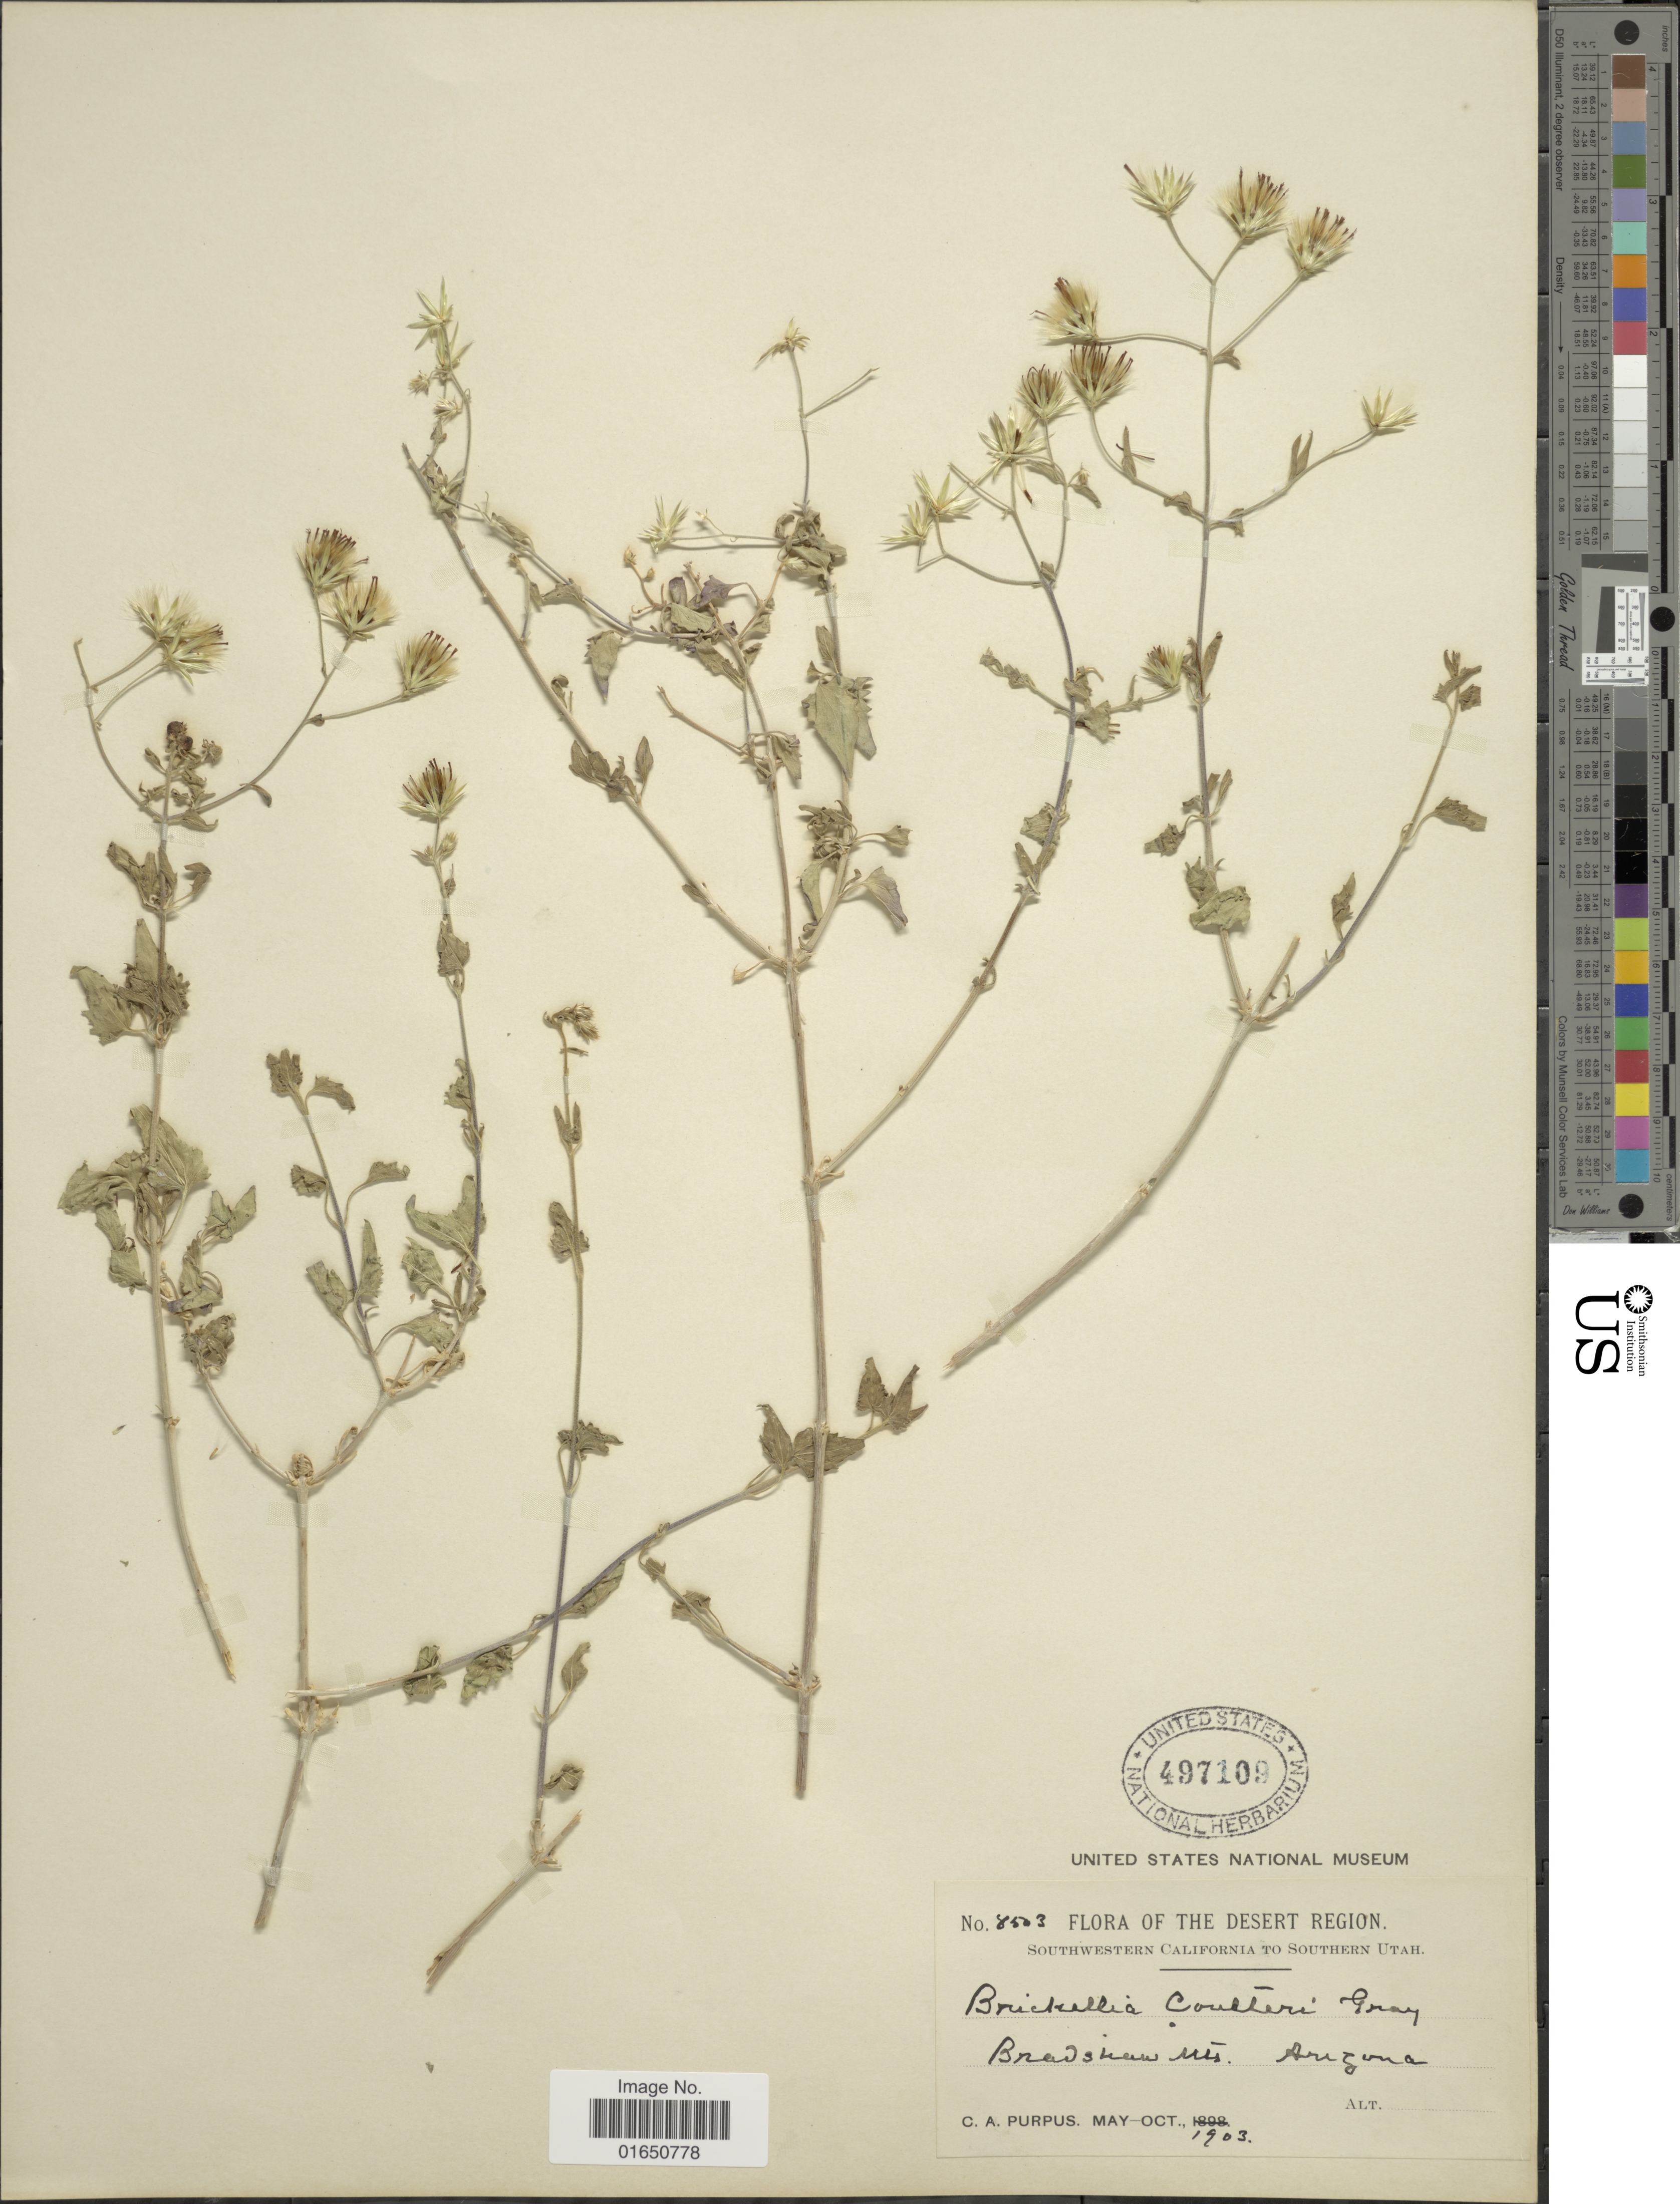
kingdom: Plantae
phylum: Tracheophyta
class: Magnoliopsida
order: Asterales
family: Asteraceae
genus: Brickellia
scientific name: Brickellia coulteri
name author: A. Gray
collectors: C. A. Purpus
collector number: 8503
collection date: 1903-05/1903-10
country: United States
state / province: Arizona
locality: The Desert Region. Bradskein Mts.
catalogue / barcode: US 497109